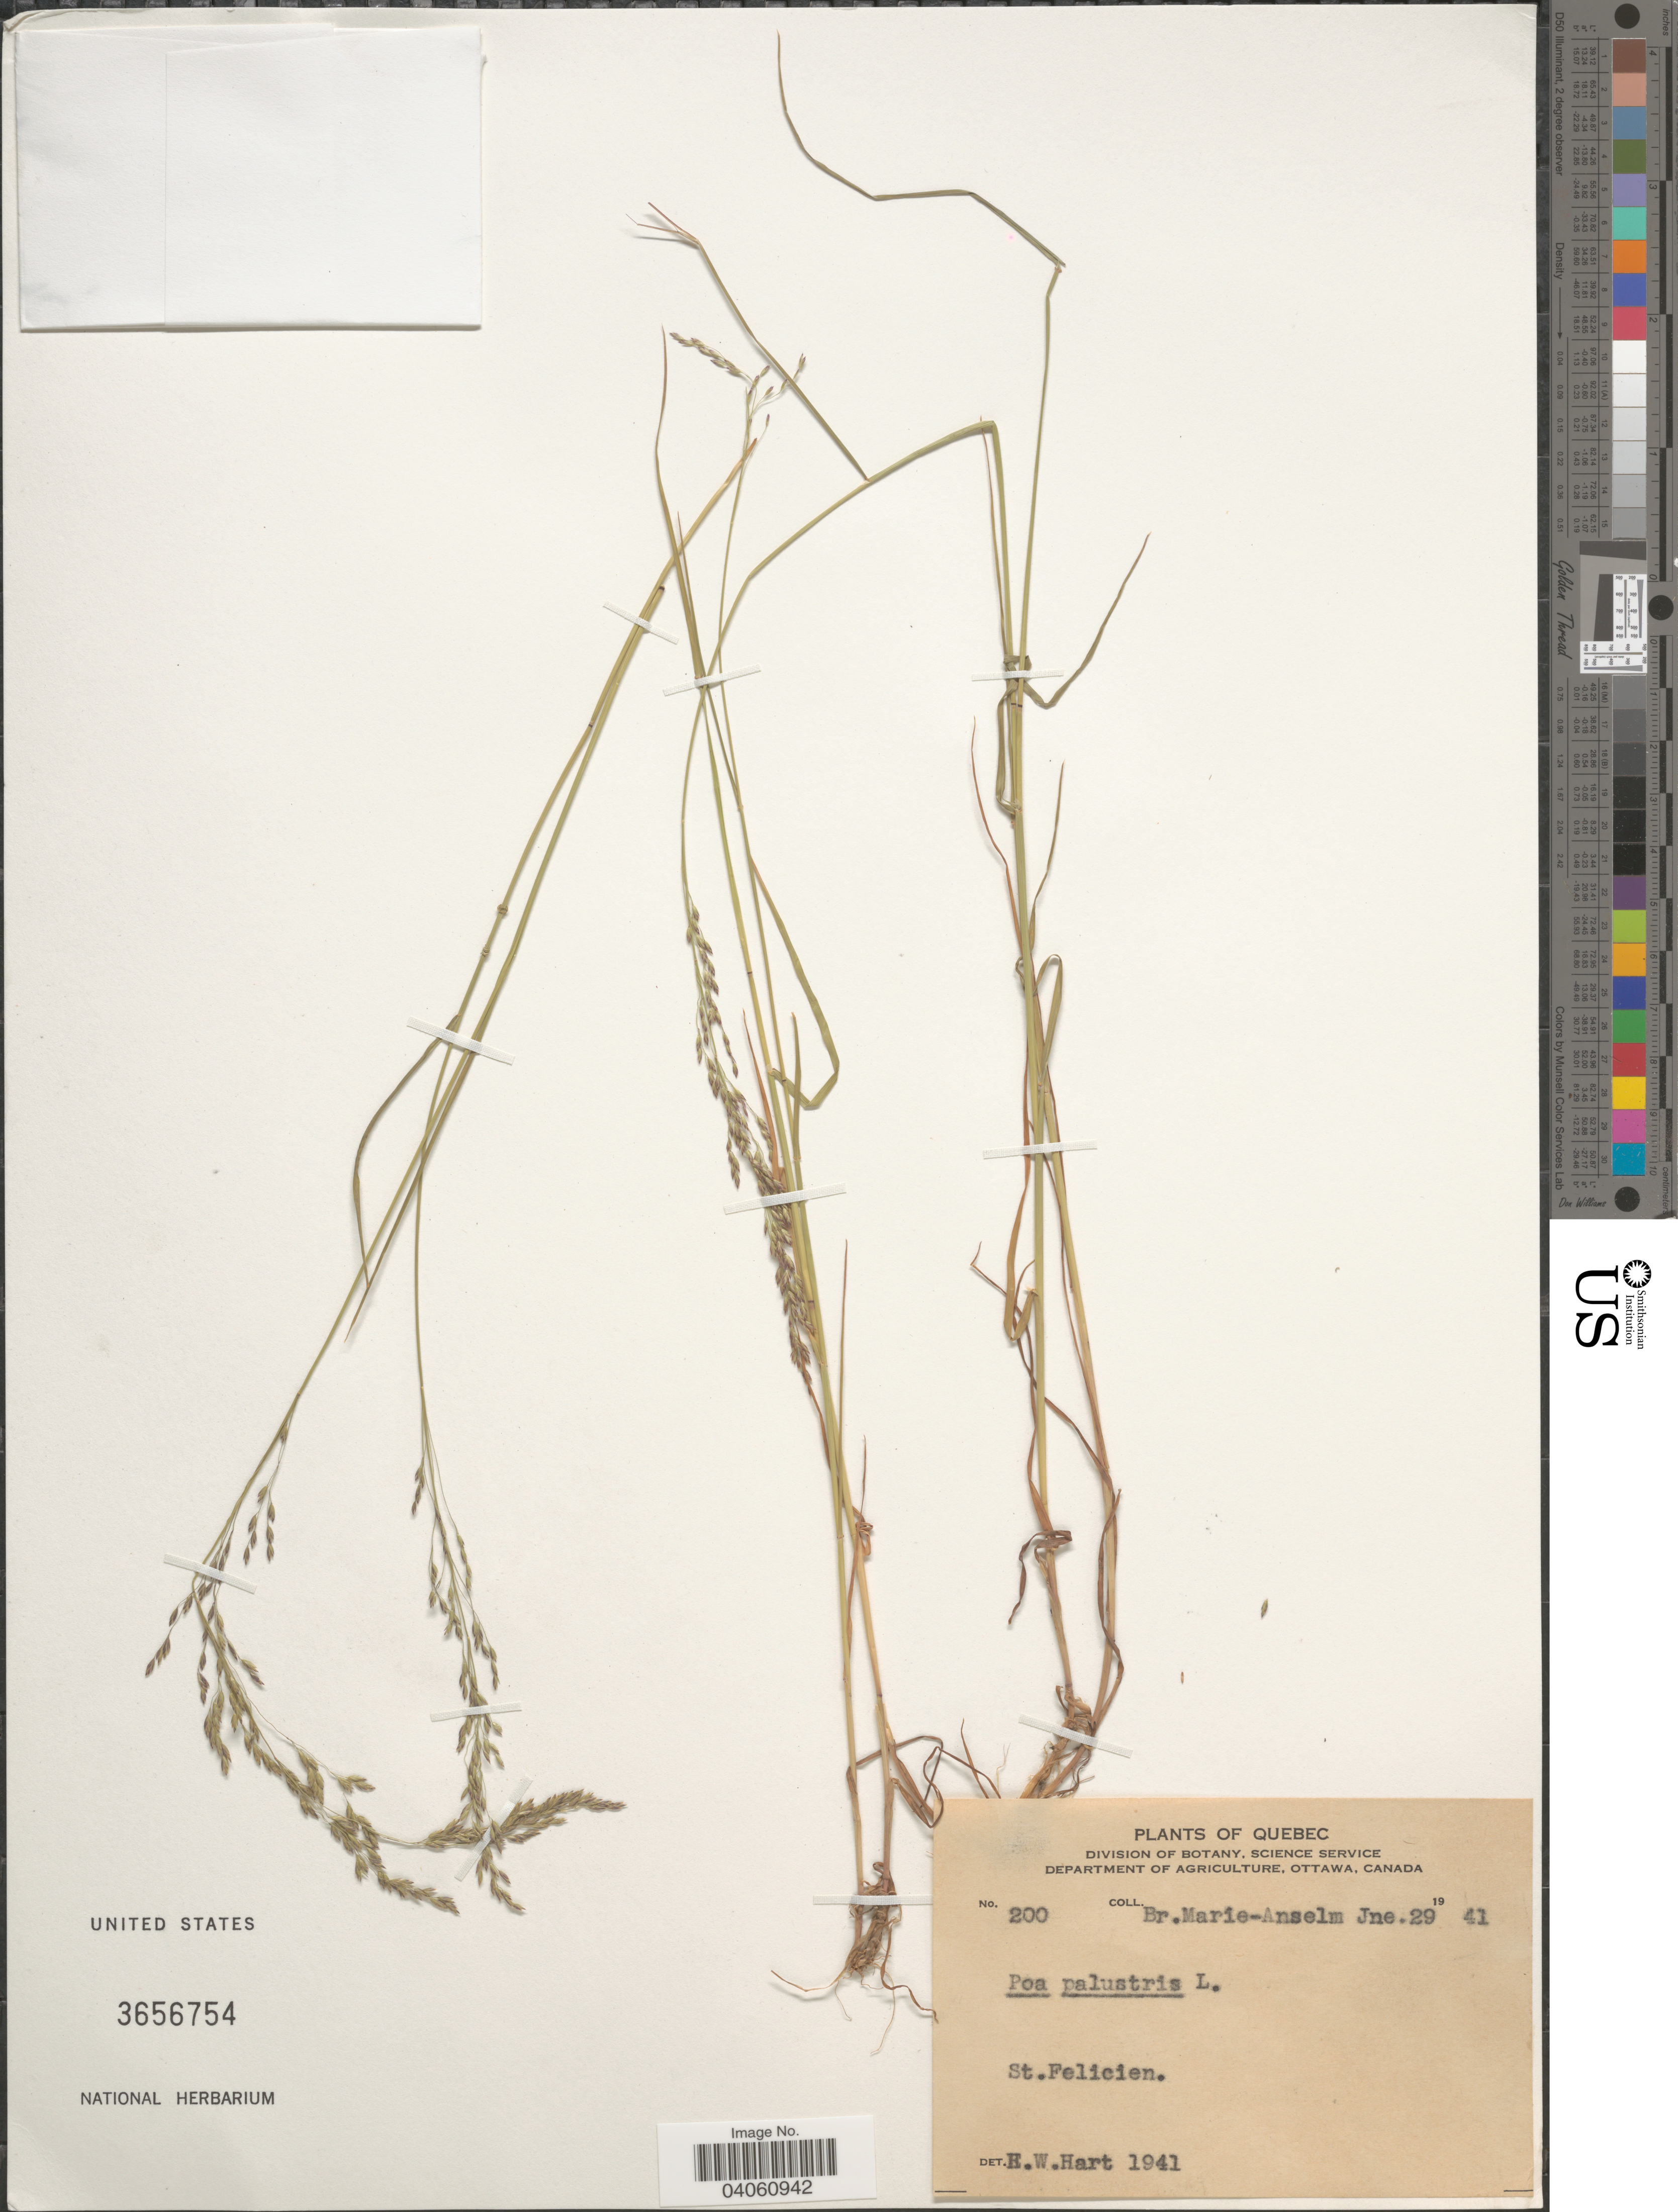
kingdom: Plantae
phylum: Tracheophyta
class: Liliopsida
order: Poales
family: Poaceae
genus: Poa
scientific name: Poa palustris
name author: L.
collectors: Marie-anselme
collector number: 200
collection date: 1941-06-29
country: Canada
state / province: Quebec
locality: St.Felicien.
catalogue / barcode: US 3656754